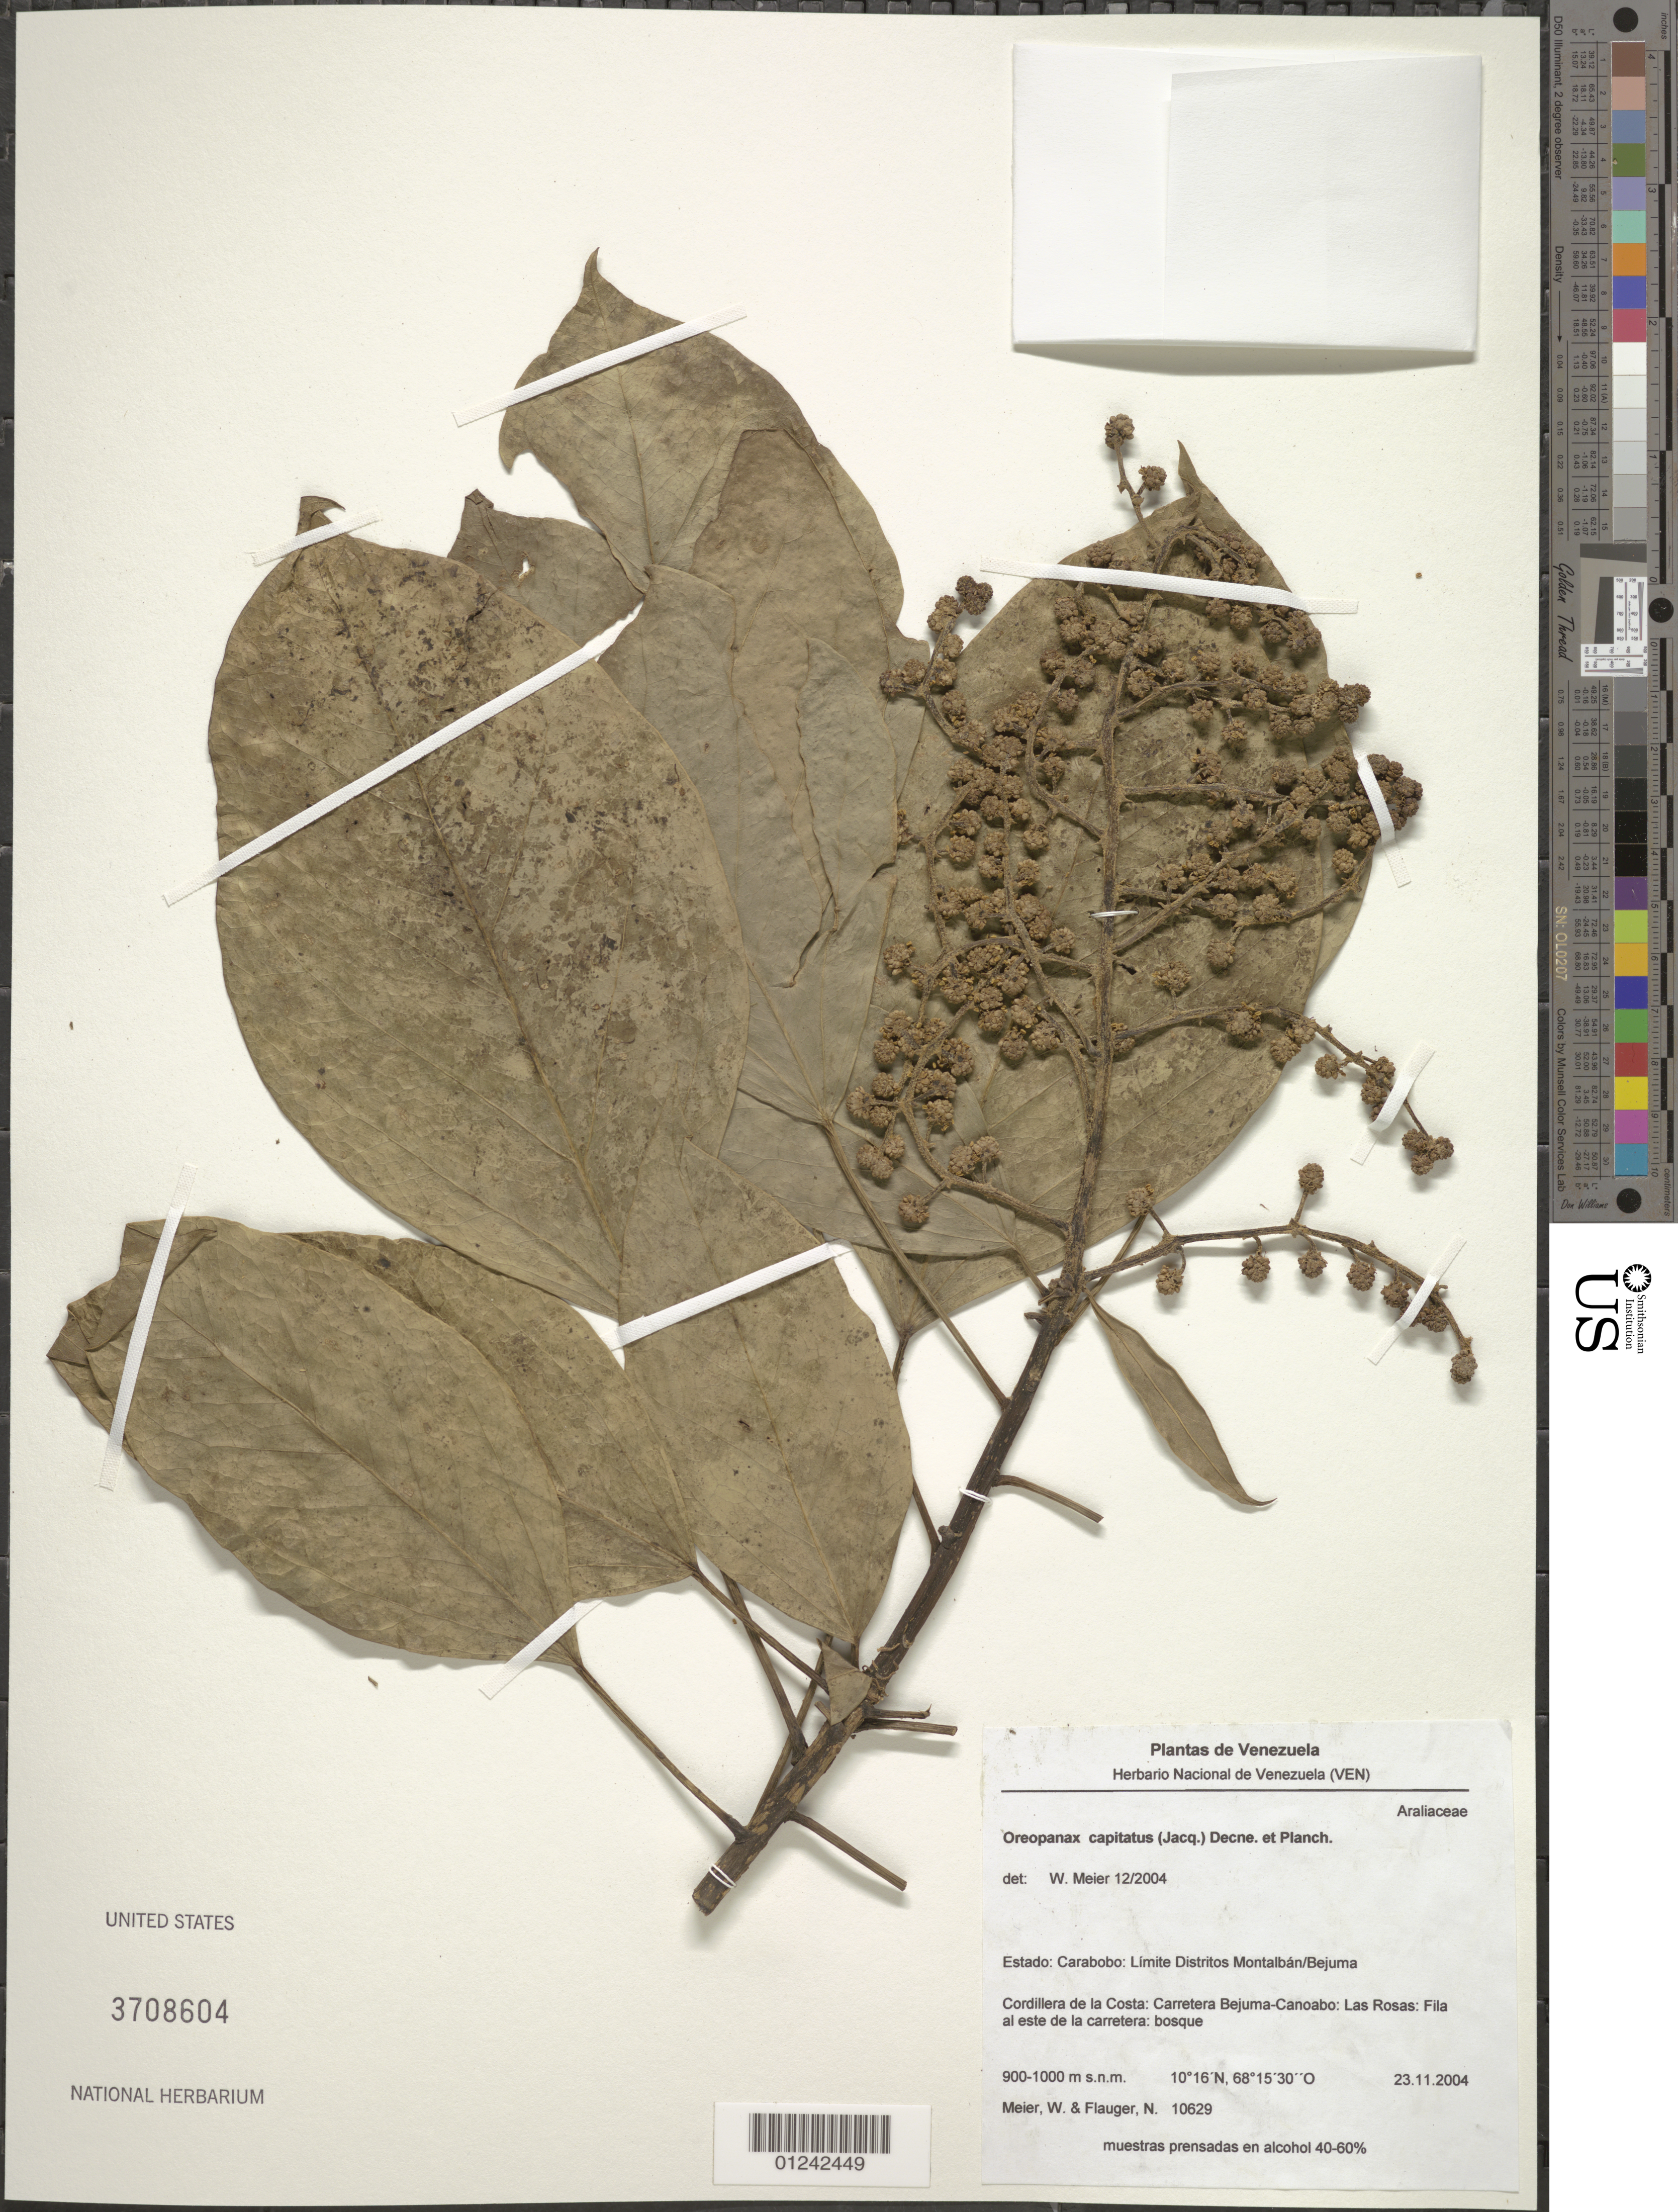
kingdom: Plantae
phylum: Tracheophyta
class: Magnoliopsida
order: Apiales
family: Araliaceae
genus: Oreopanax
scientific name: Oreopanax capitatus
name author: (Jacq.) Decne. & Planch.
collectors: W. Meier & N. Flauger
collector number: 10629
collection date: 2004-11-23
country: Venezuela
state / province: Carabobo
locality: Estado: Carabobo: Limite Distritos Montalban/Bjuma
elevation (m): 900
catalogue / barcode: US 3708604